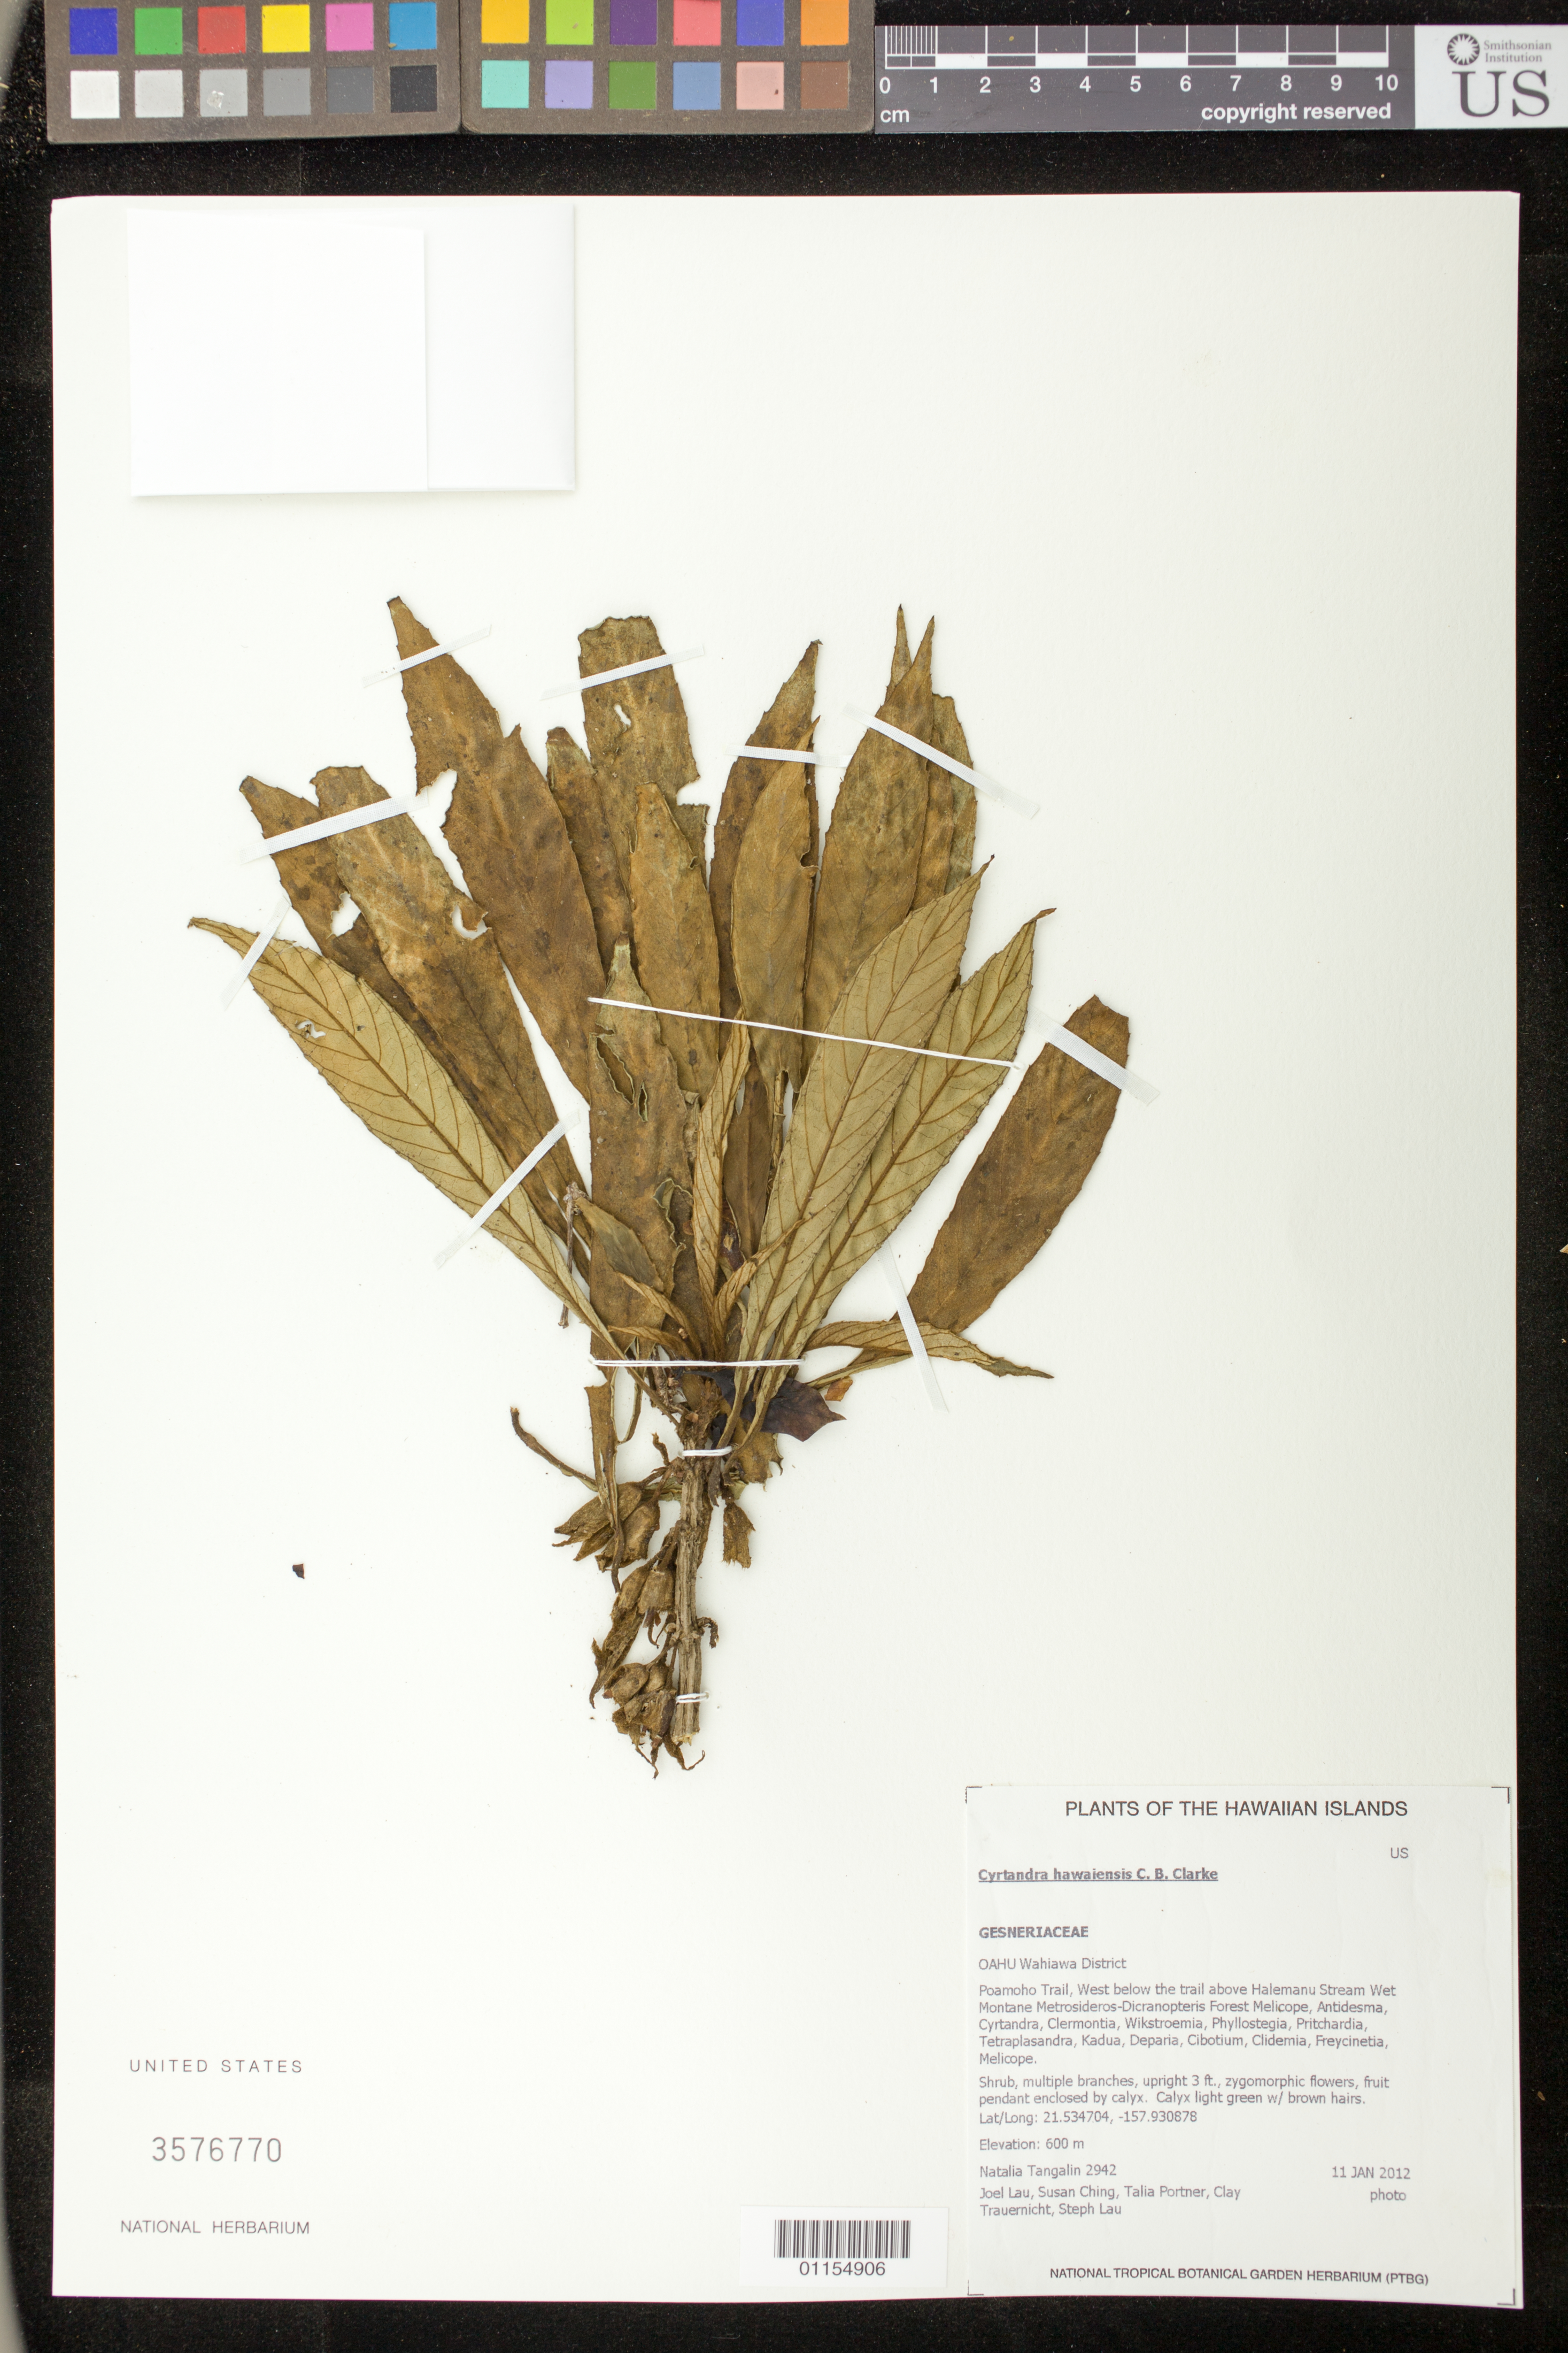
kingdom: Plantae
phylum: Tracheophyta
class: Magnoliopsida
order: Lamiales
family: Gesneriaceae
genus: Cyrtandra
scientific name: Cyrtandra hawaiensis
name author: C.B. Clarke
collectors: N. Tangalin, J. Lau, S. Ching, T. Portner, C. Trauernicht & S. Lau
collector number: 2942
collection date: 2012-01-11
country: United States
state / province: Hawaii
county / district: Honolulu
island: Oahu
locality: Wahiawa District, Poamoho Trail, west below the trail above Halemanu Stream.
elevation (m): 600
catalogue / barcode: US 3576770